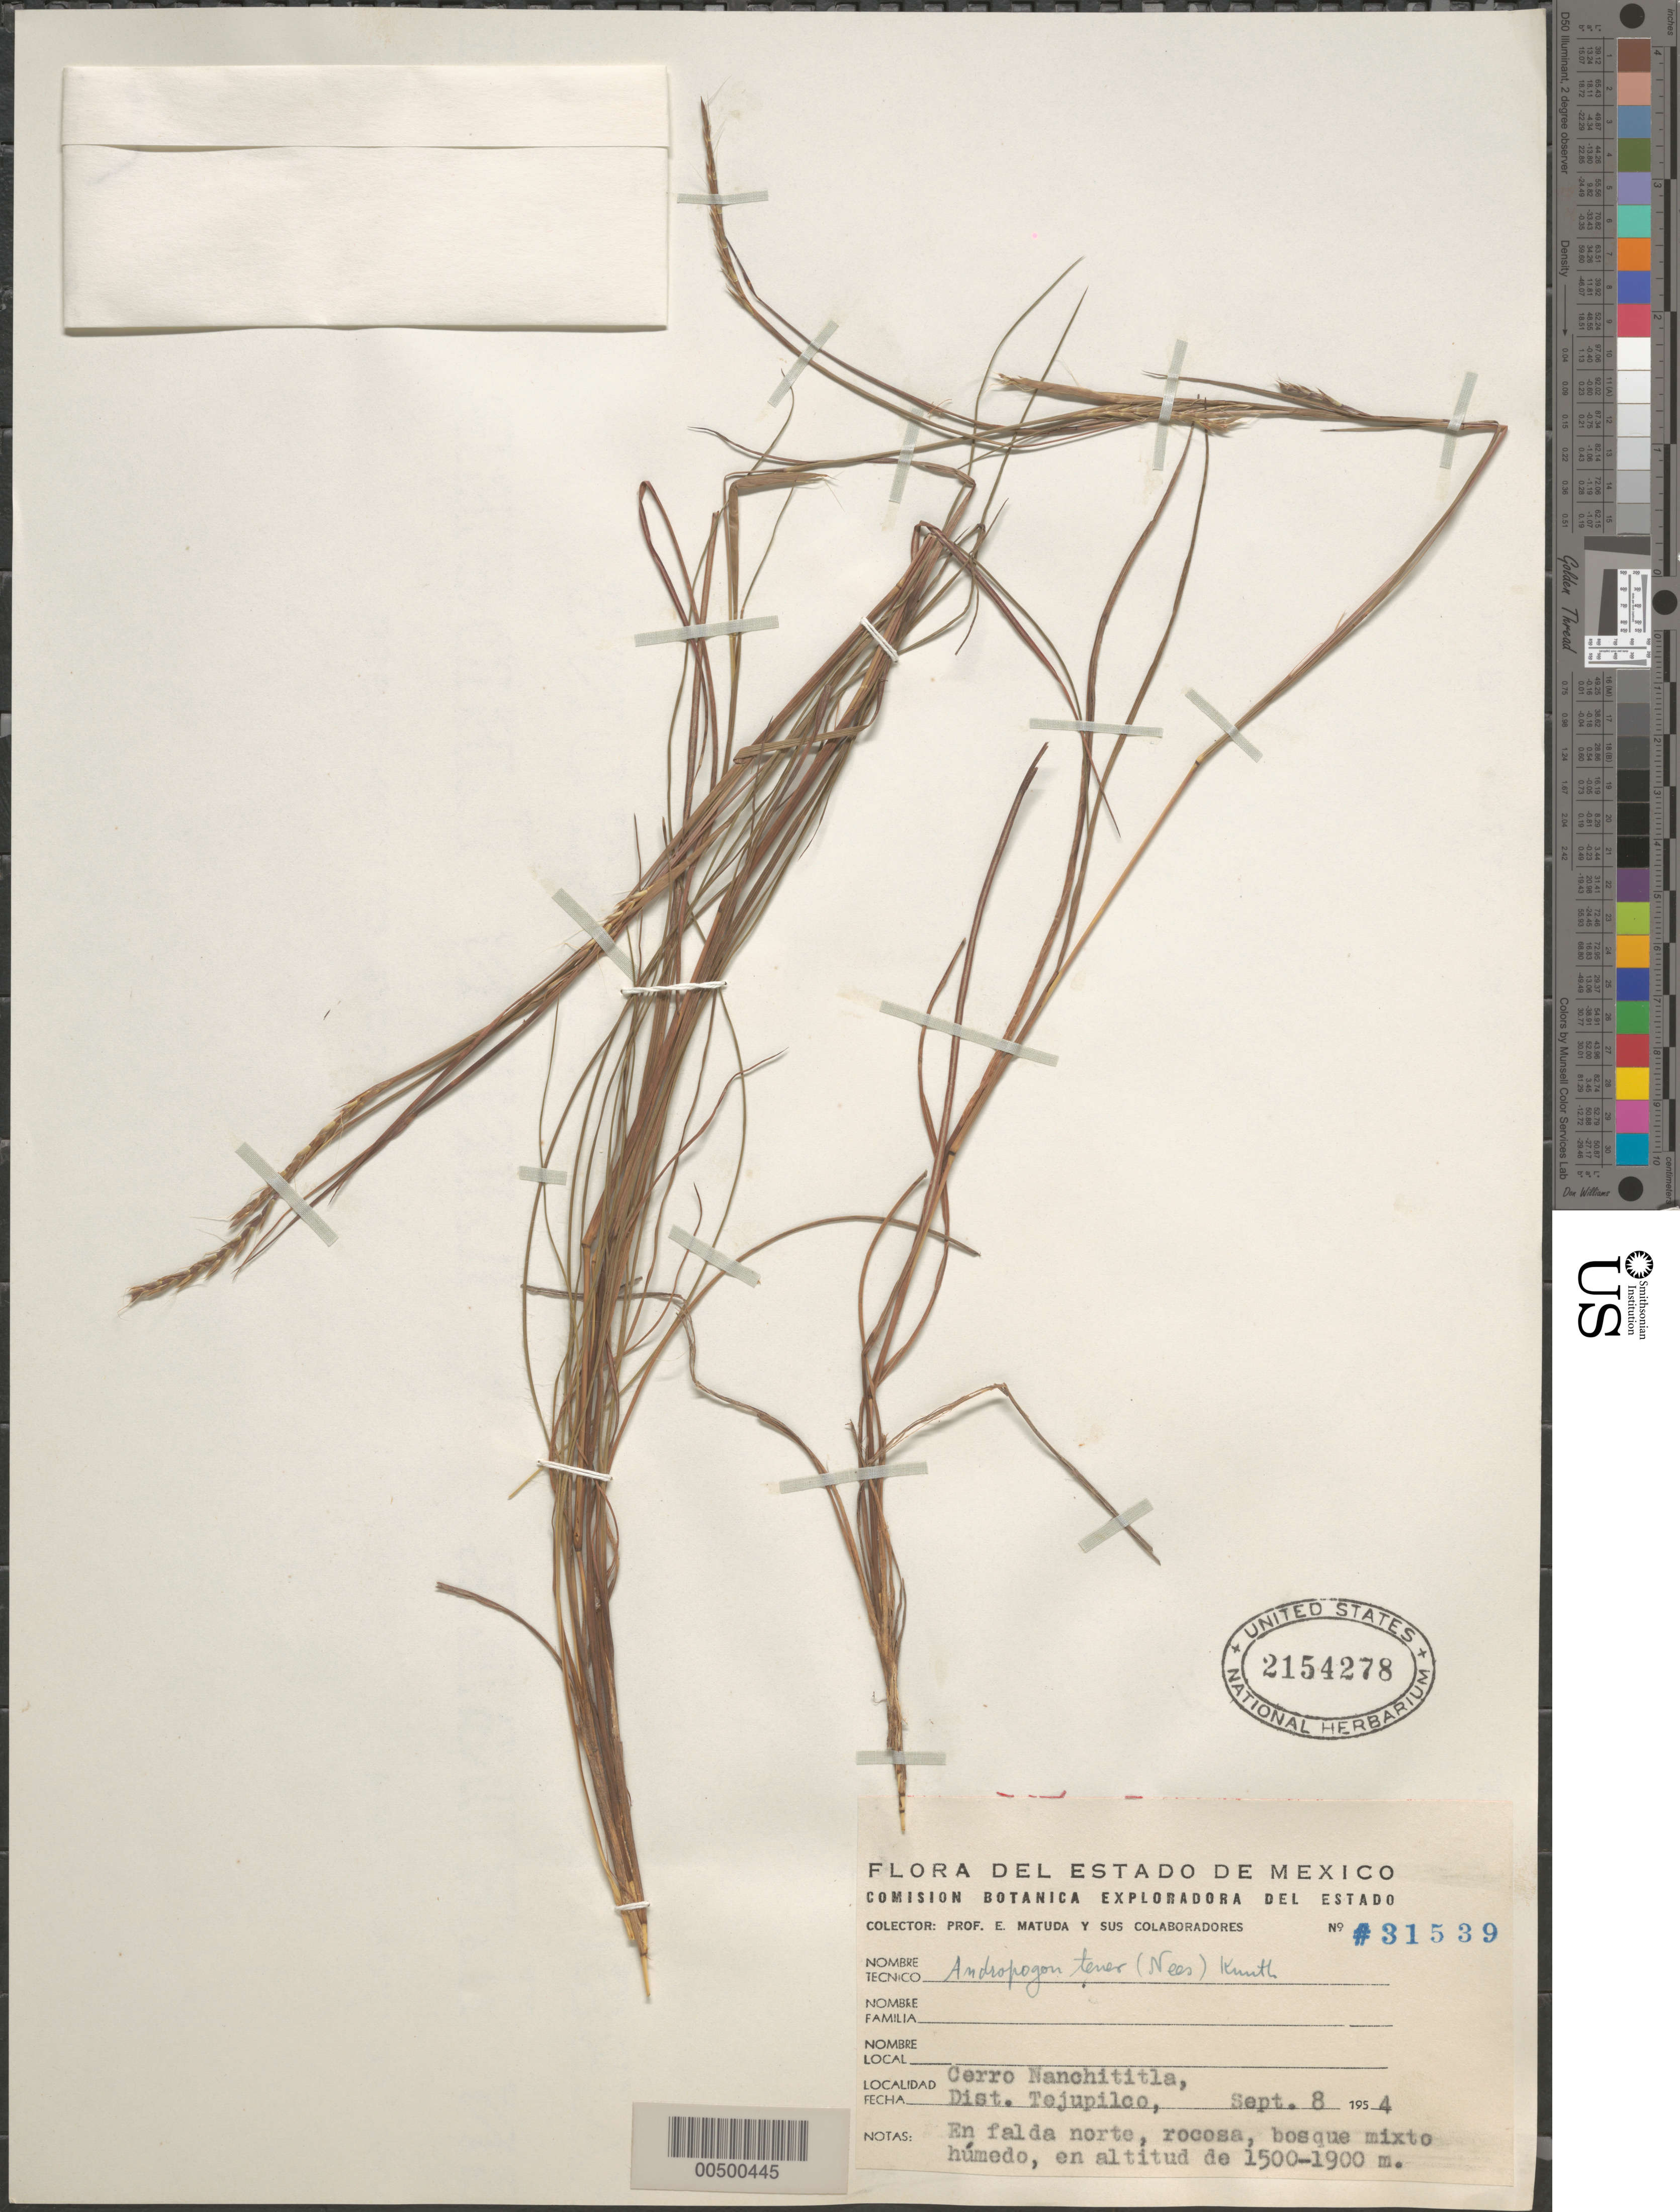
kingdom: Plantae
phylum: Tracheophyta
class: Liliopsida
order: Poales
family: Poaceae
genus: Schizachyrium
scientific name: Schizachyrium tenerum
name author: Nees in Mart.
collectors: E. Matuda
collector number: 31539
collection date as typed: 8 Sep 1954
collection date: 1954-09-08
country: Mexico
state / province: México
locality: Cerro Nanchititla, Dist Tejupilco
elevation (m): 1500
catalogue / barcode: US 2154278